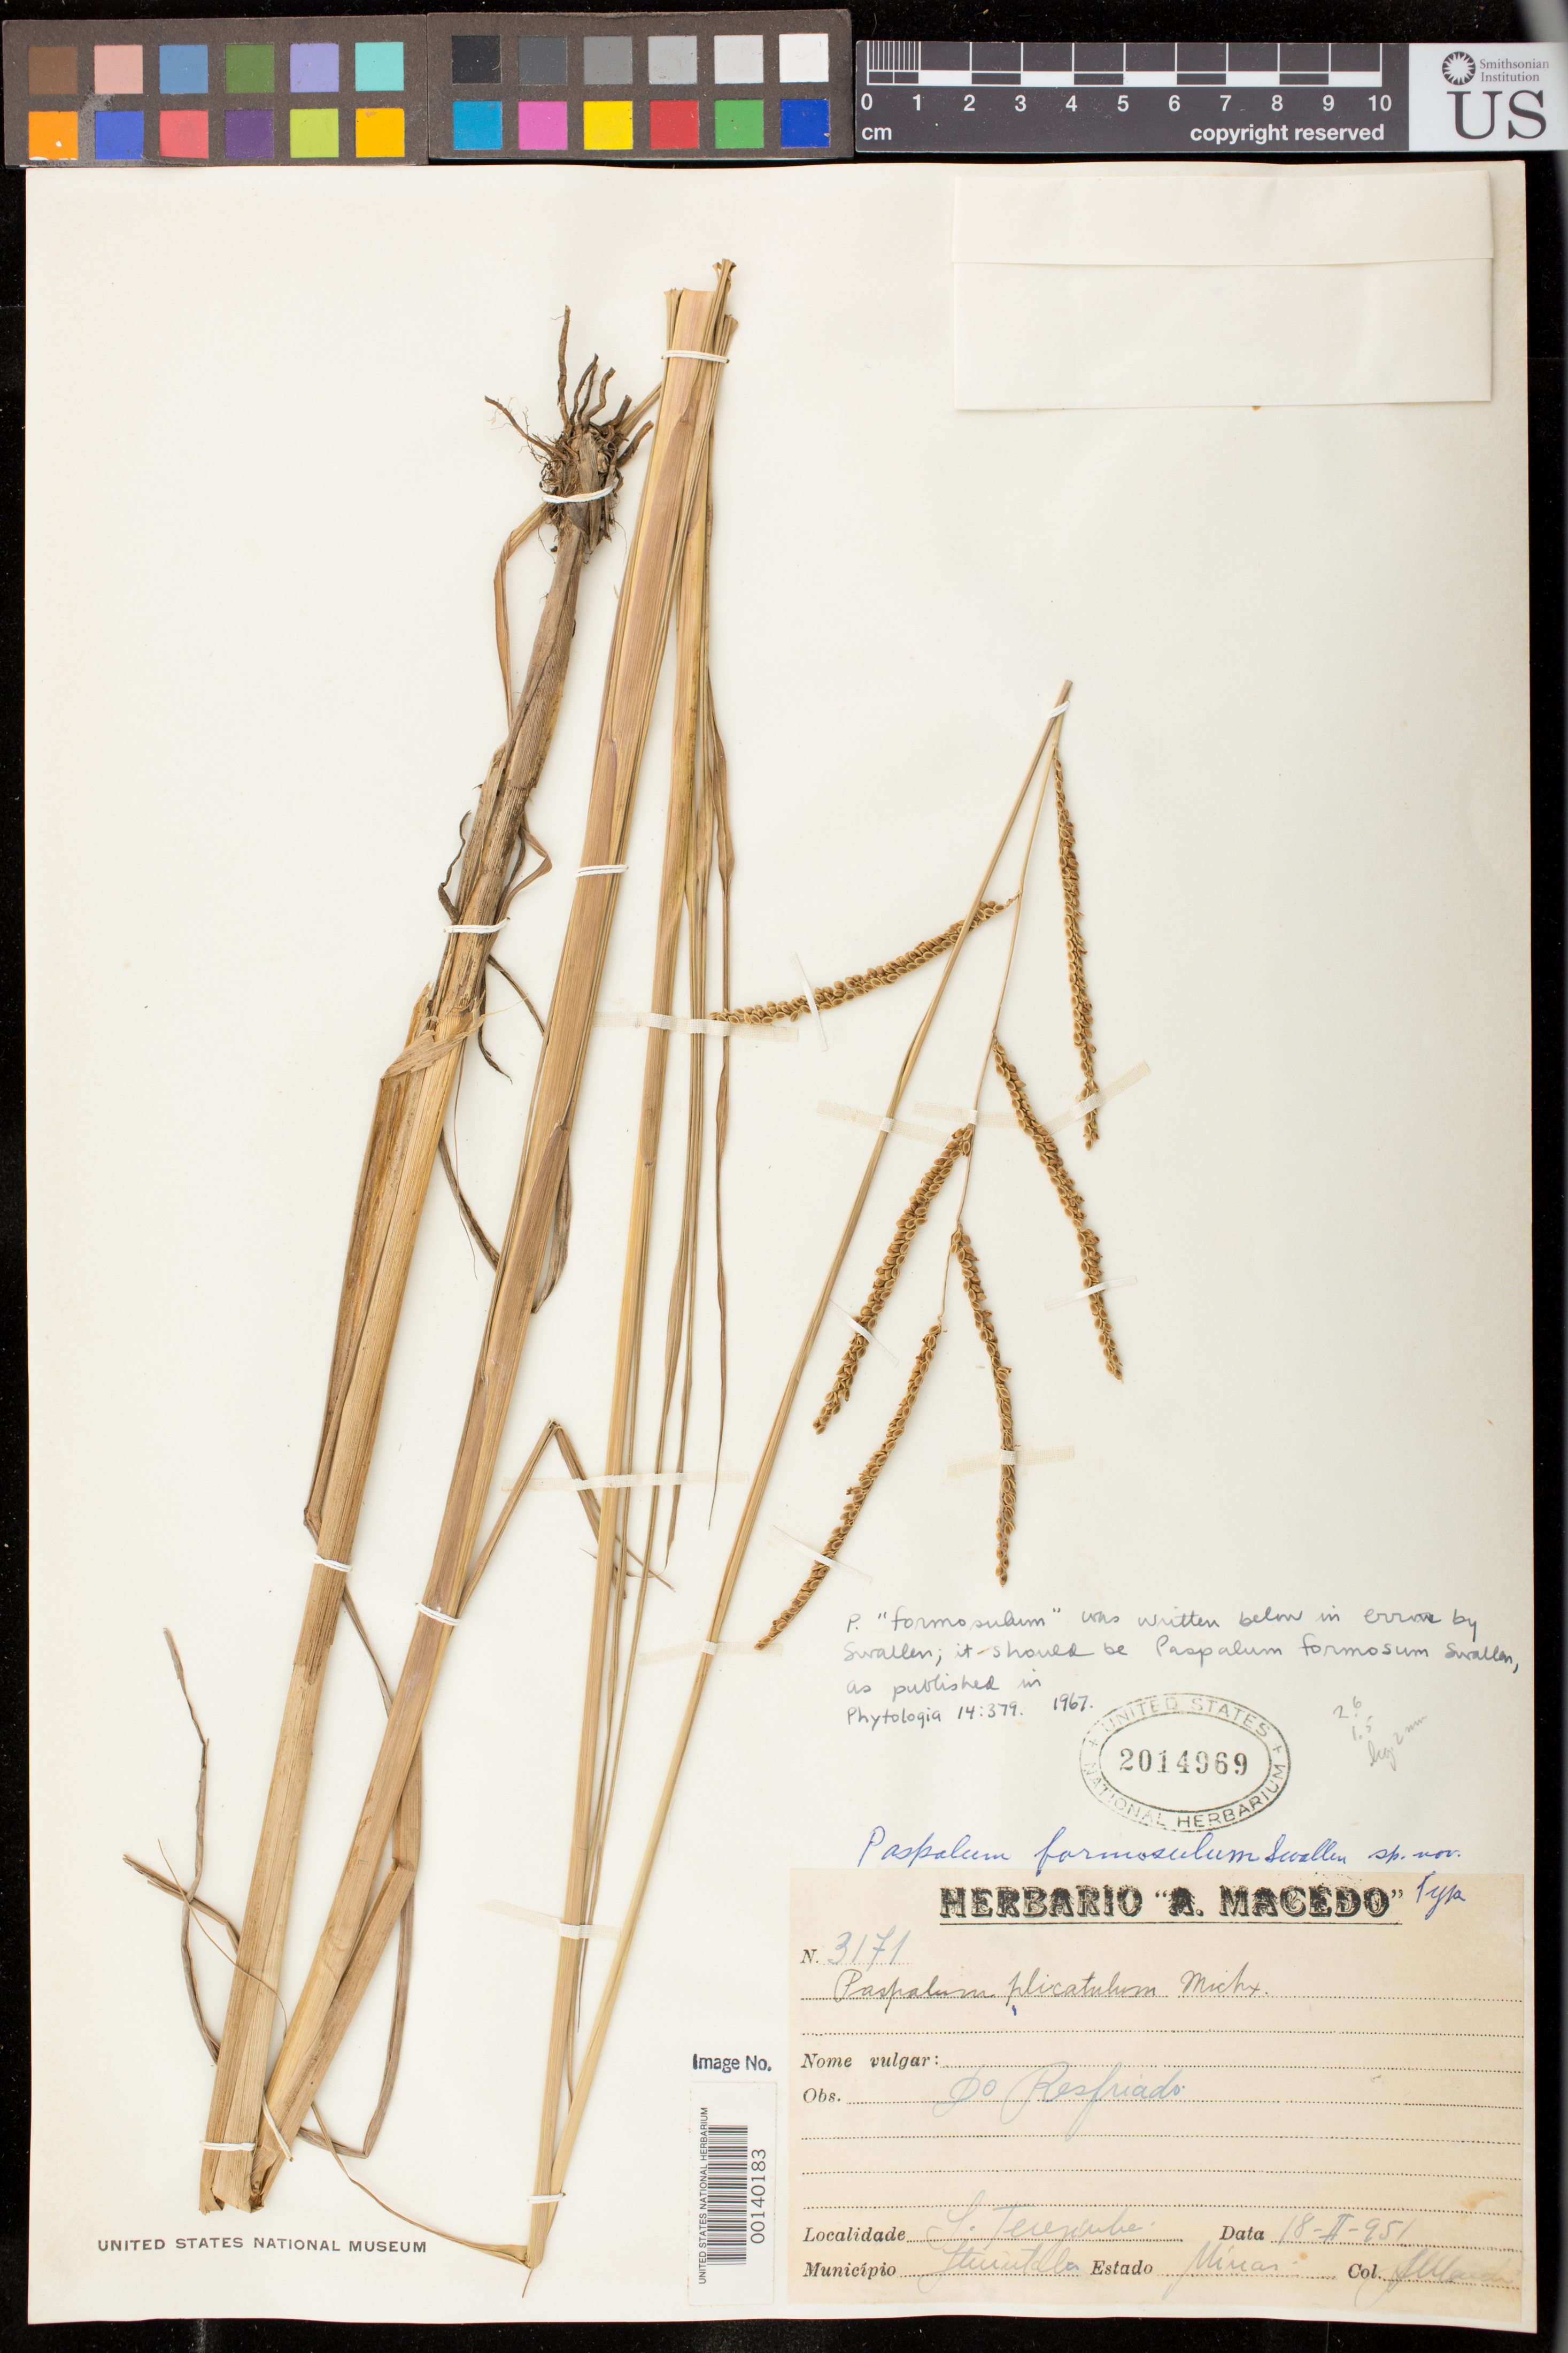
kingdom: Plantae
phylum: Tracheophyta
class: Liliopsida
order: Poales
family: Poaceae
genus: Paspalum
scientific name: Paspalum formosum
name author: Swallen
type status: Holotype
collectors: A. Macedo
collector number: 3171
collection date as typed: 18 Feb 1951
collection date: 1951-02-18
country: Brazil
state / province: Minas Gerais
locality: Santa Terezinho, Ituiutaba.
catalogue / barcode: US 2014969